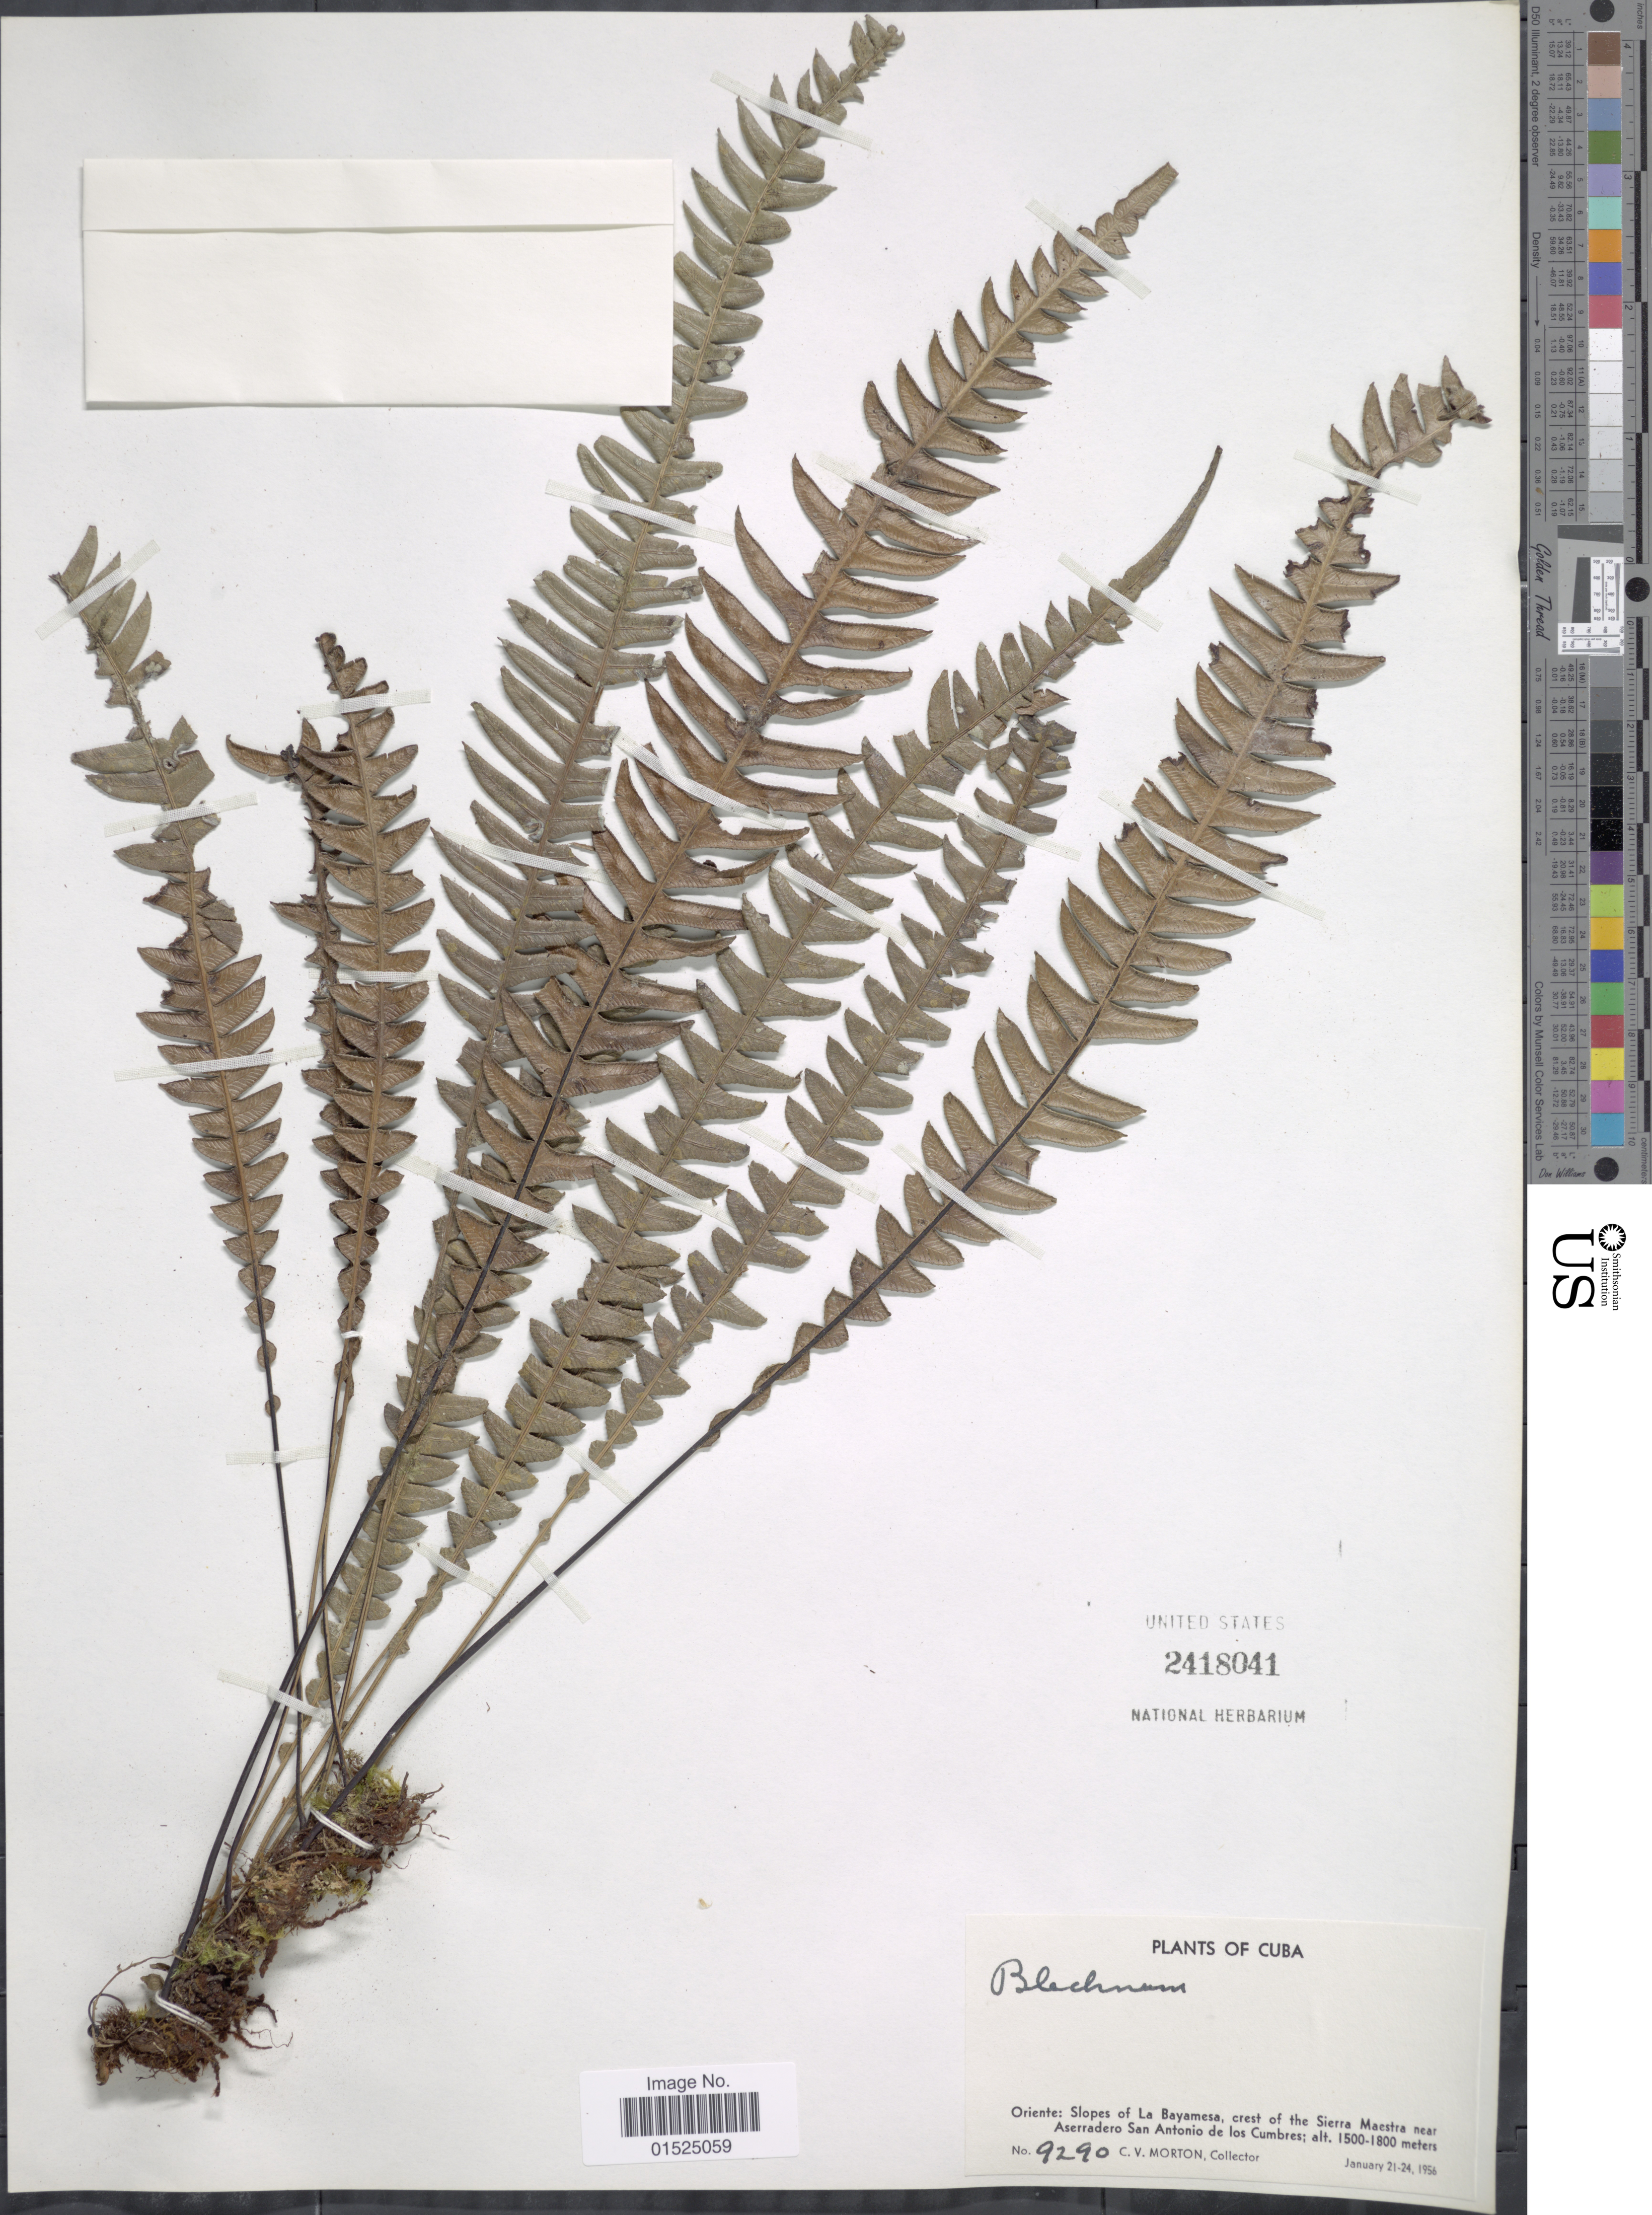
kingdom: Plantae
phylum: Tracheophyta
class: Polypodiopsida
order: Polypodiales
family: Blechnaceae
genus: Blechnum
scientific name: Blechnum sp.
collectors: C. V. Morton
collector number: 9290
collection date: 1956-01-21/1956-01-24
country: Cuba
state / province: Oriente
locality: Slopes of La Bayamesa, crest of the Sierra Meastra near Aserradero San Antonio de los Cumbres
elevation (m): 1500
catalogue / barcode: US 2418041